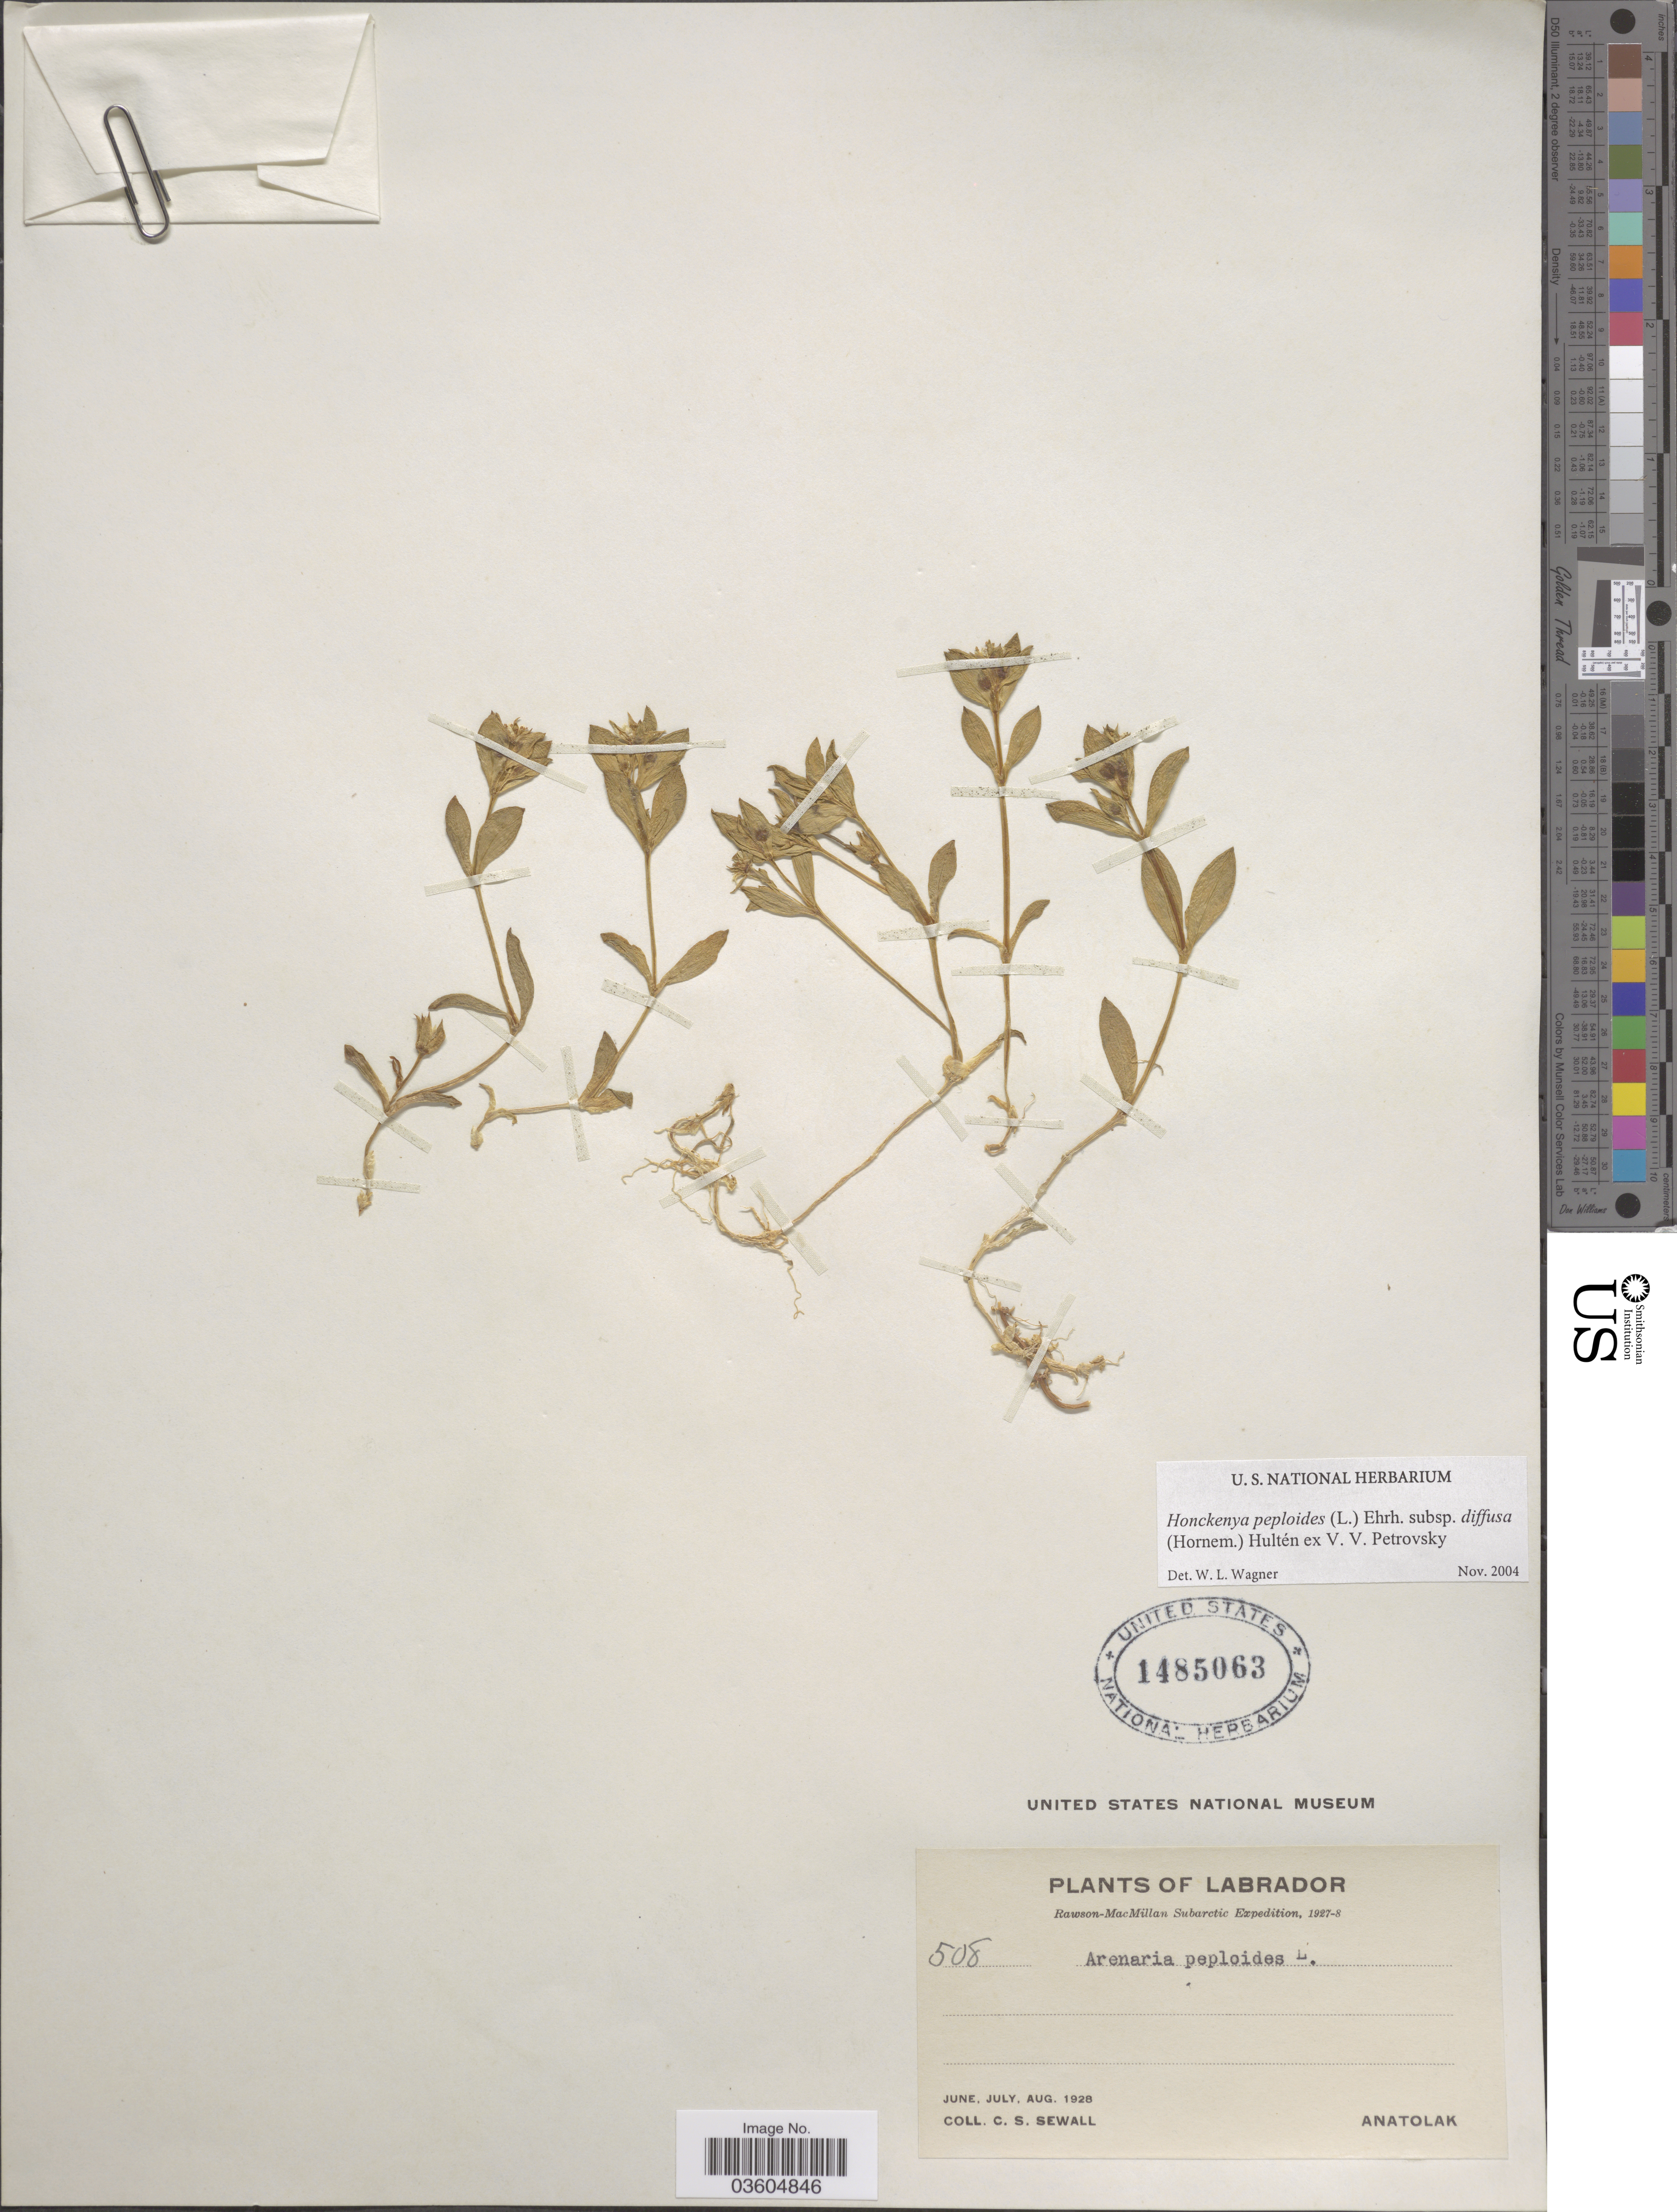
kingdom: Plantae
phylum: Tracheophyta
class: Magnoliopsida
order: Caryophyllales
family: Caryophyllaceae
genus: Honckenya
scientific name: Honckenya peploides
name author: (L.) Ehrh.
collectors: C. Sewall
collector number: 508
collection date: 1928-06/1928-07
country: Canada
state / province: Newfoundland and Labrador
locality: Labrador. Anatolak.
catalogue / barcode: US 1485063